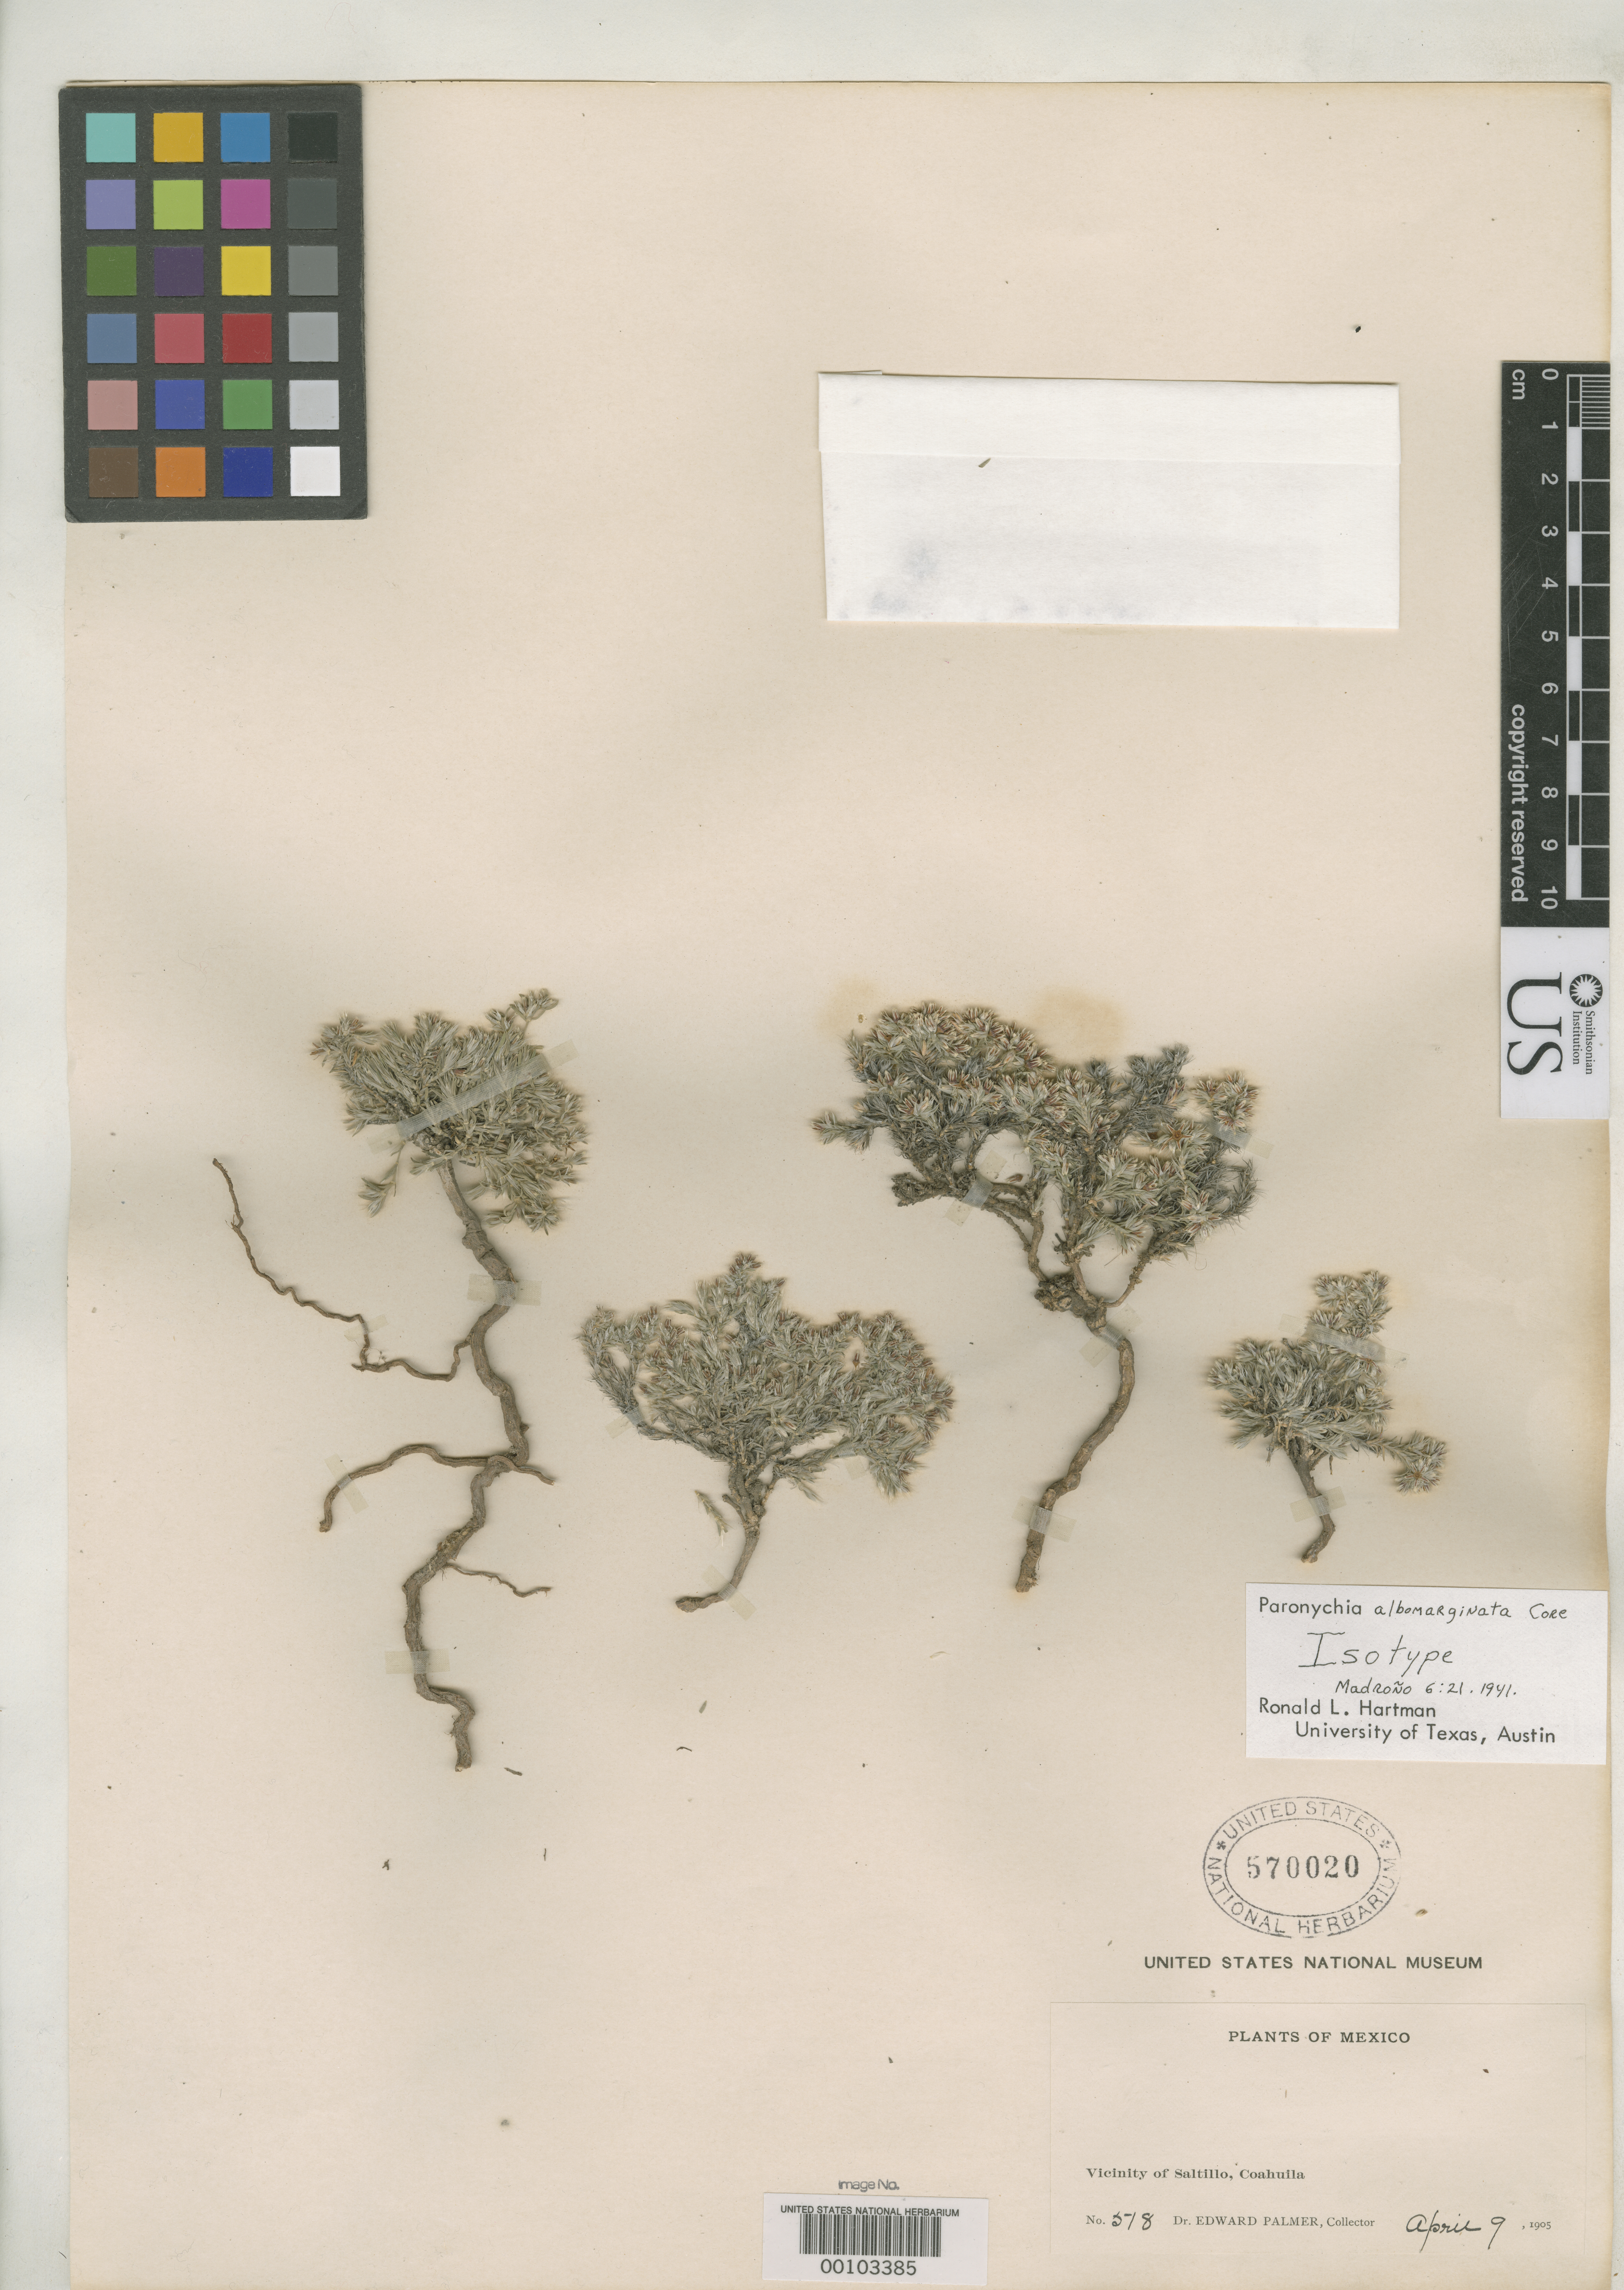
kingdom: Plantae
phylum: Tracheophyta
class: Magnoliopsida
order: Caryophyllales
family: Caryophyllaceae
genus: Paronychia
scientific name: Paronychia albomarginata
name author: Core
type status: Isotype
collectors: E. Palmer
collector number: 518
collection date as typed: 09 Apr 1905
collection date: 1905-04-09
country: Mexico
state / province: Coahuila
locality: Saltillo vicinity.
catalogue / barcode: US 570020